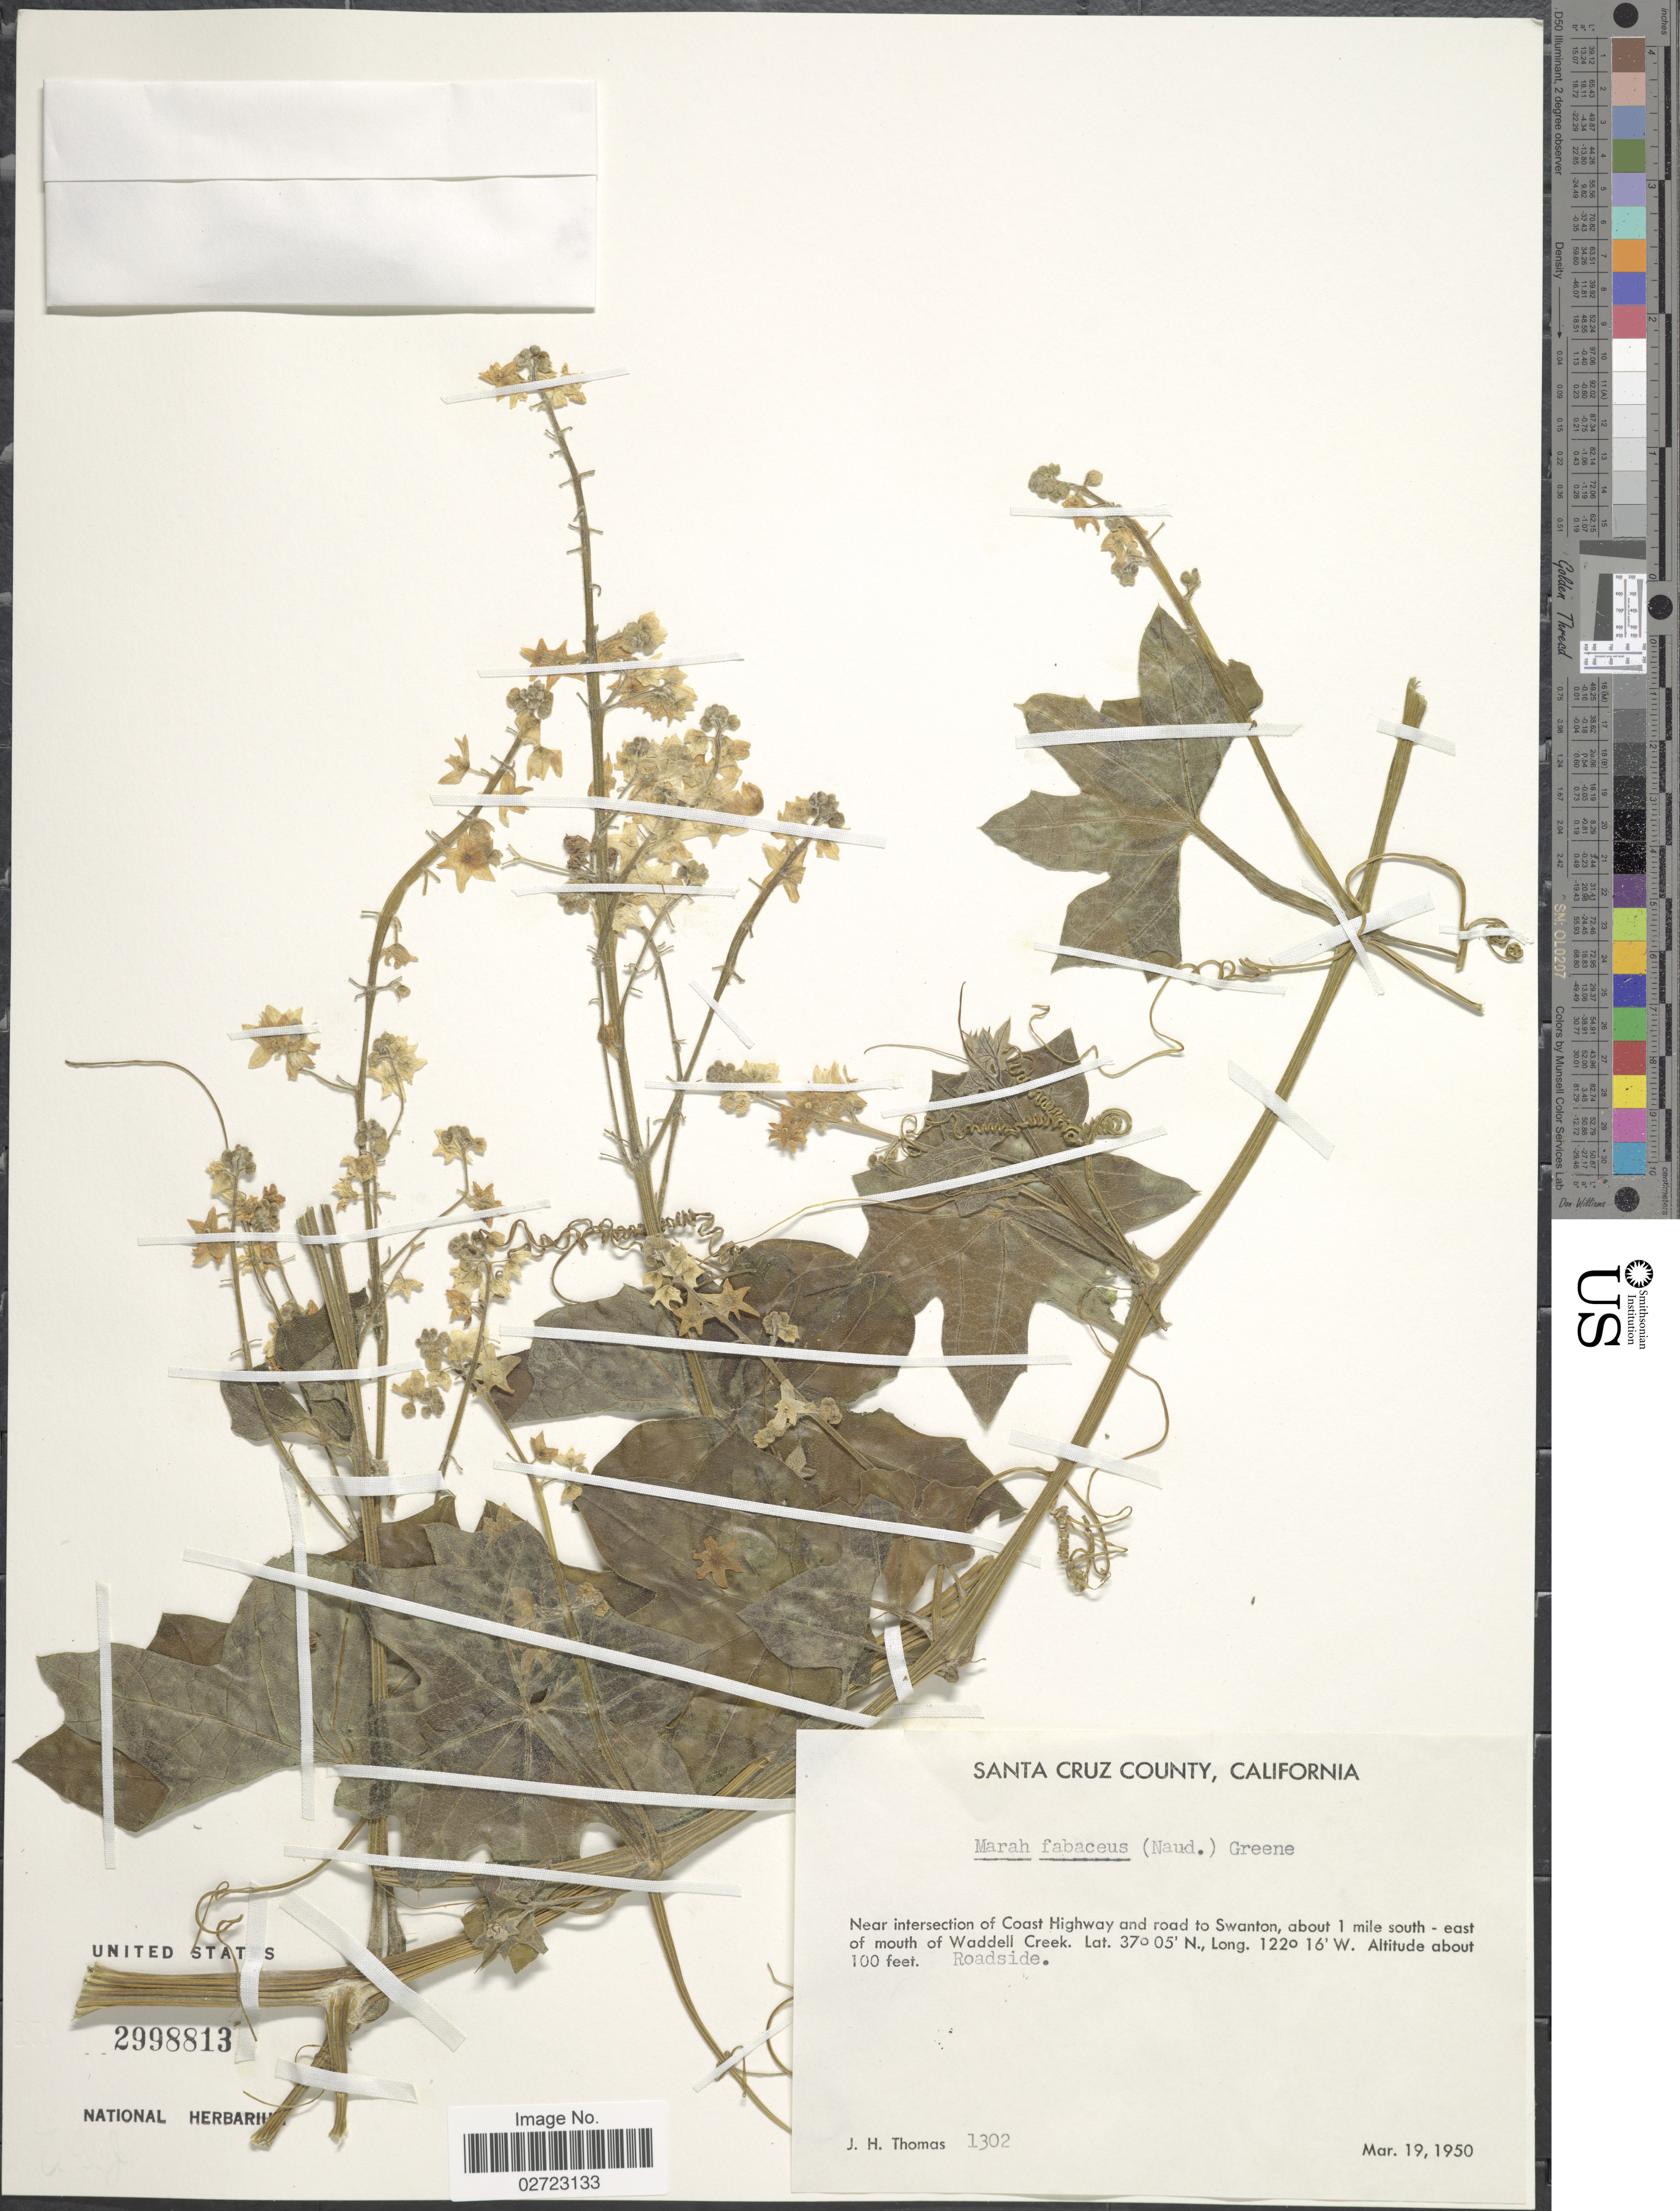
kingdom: Plantae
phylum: Tracheophyta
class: Magnoliopsida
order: Cucurbitales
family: Cucurbitaceae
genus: Marah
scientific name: Marah fabacea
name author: (Naudin) Greene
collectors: J. H. Thomas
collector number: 1302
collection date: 1950-03-19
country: United States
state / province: California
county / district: Santa Cruz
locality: Santa Cruz County, near intersection of Coast Highway and road to Swanton, about 1 mile south-east of mouth of Waddell Creek, roadside.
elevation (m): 30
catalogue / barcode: US 2998813